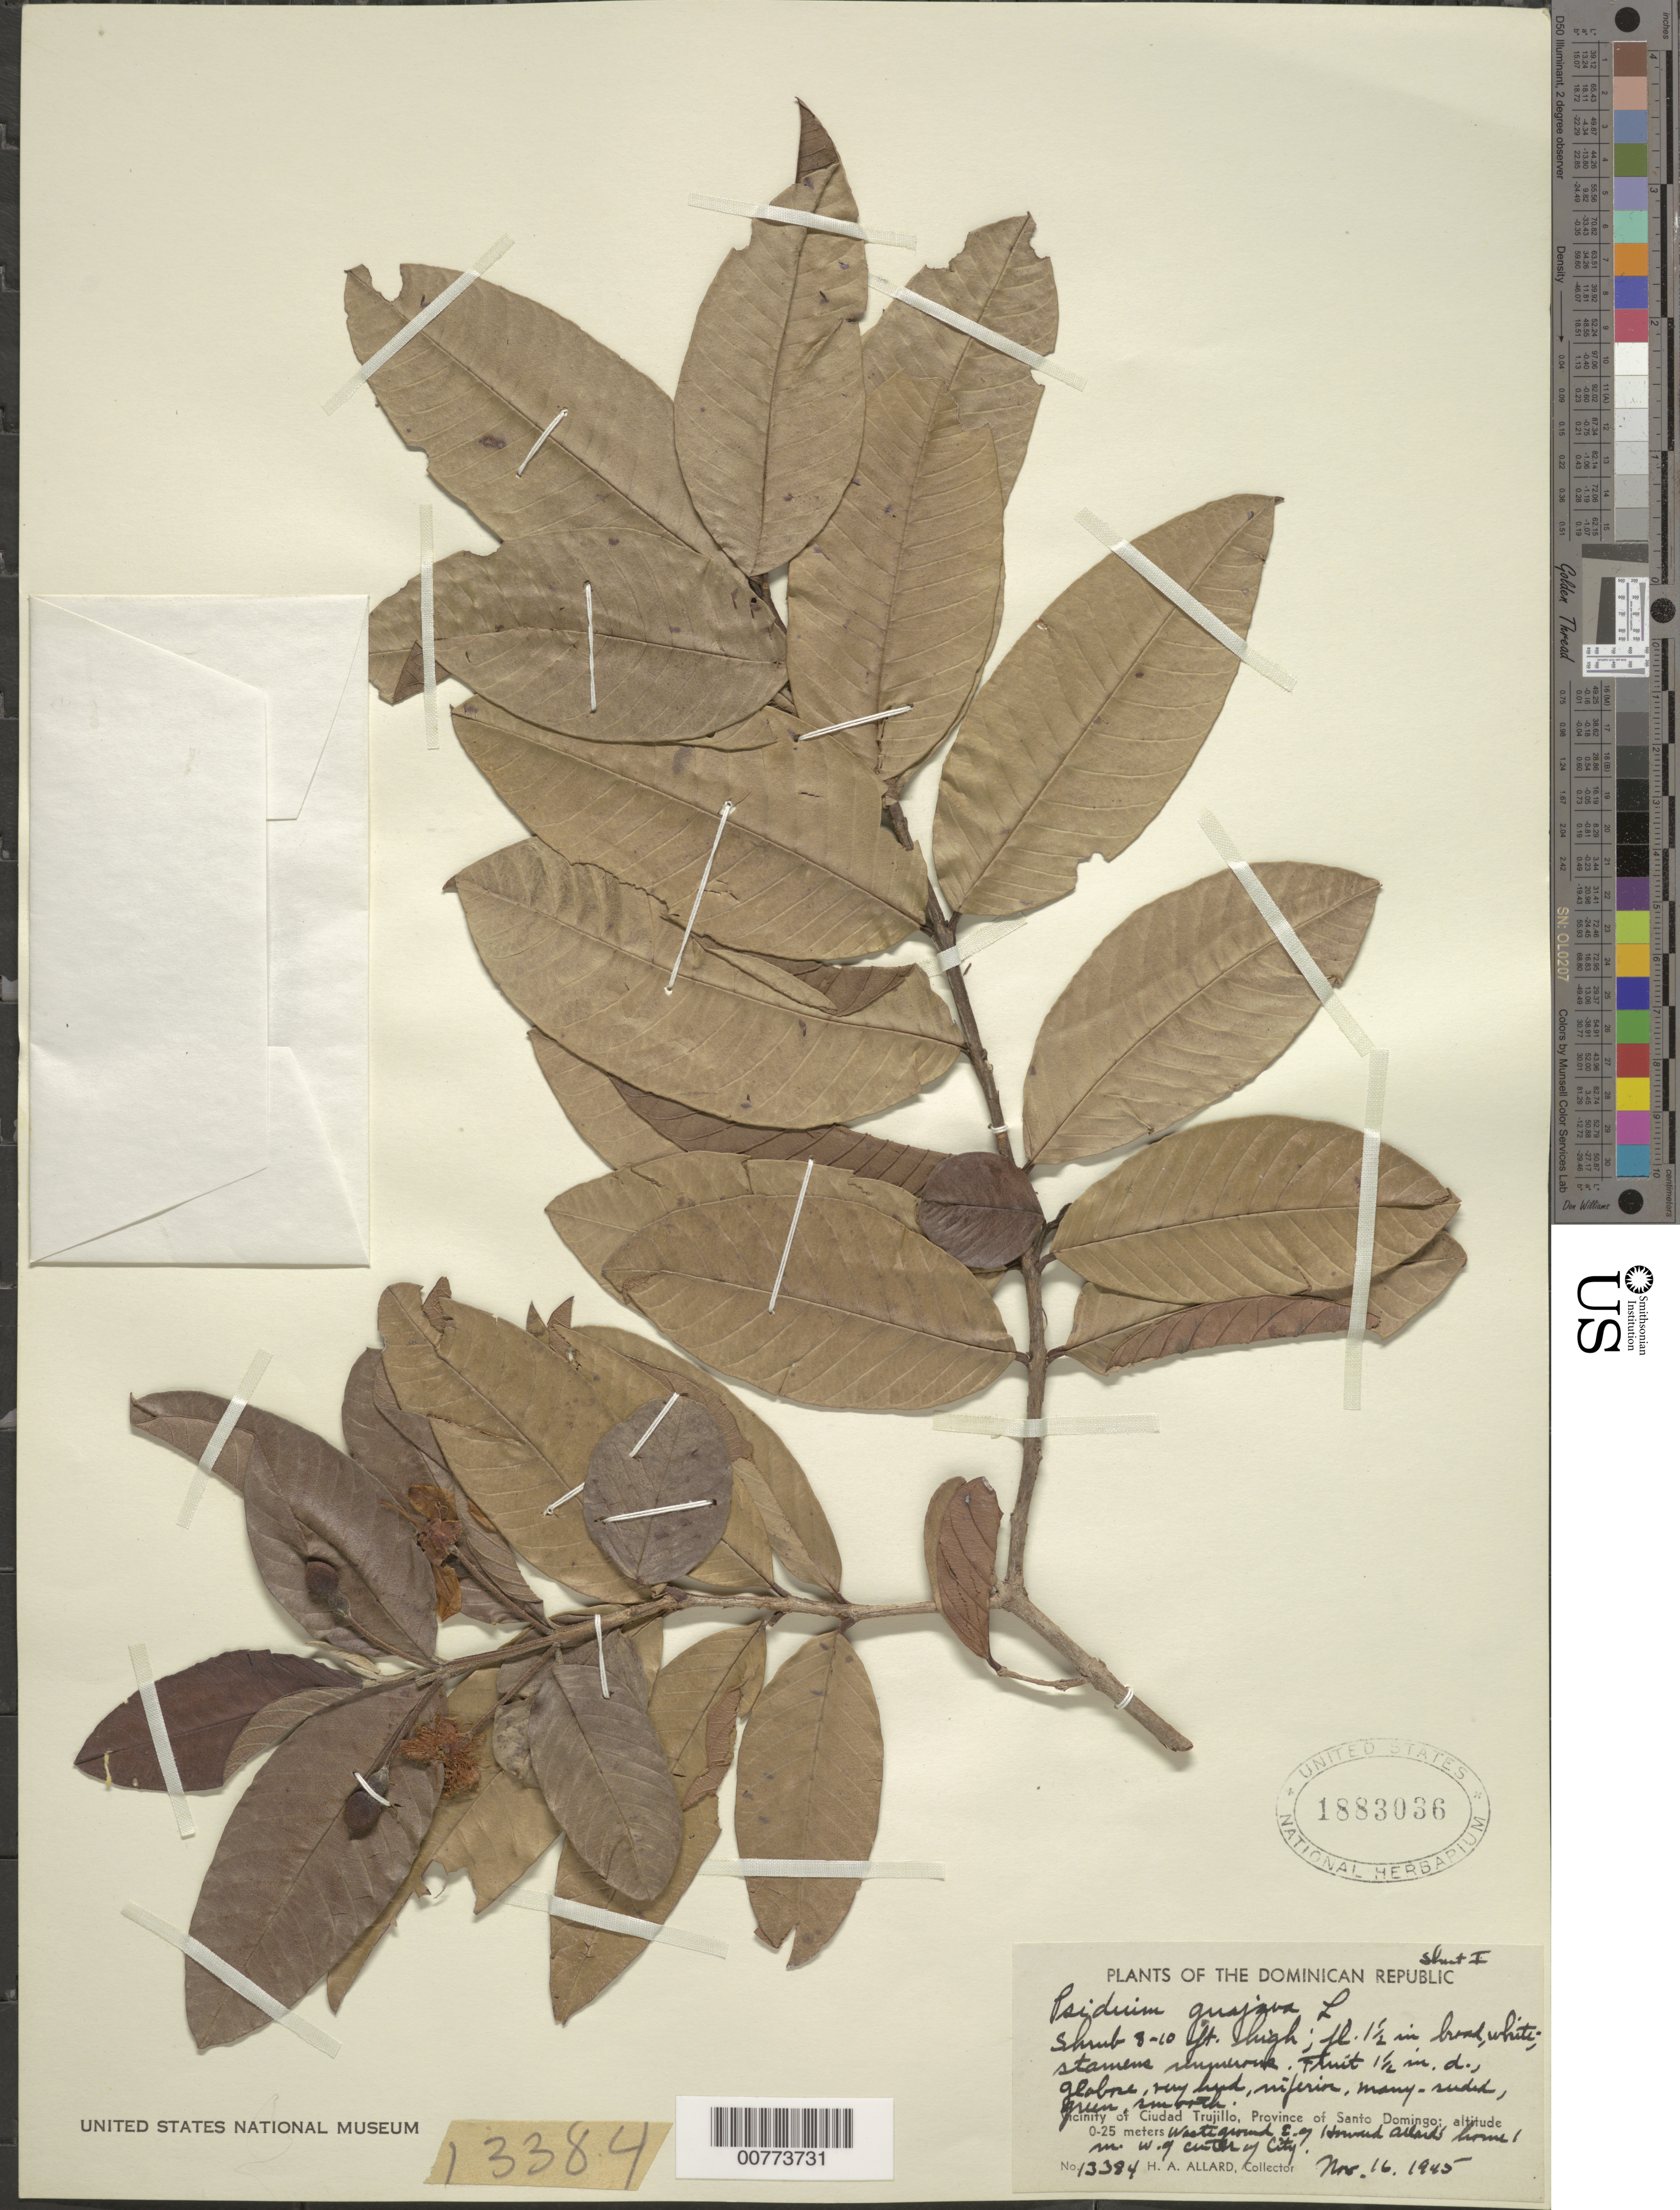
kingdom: Plantae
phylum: Tracheophyta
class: Magnoliopsida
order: Myrtales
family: Myrtaceae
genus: Psidium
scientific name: Psidium guajava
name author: L.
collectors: H. A. Allard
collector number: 13384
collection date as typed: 16 Nov 1945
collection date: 1945-11-16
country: Dominican Republic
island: Hispaniola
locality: Province of Santo Domingo, vicinity of Ciudad Trujillo, east of Howard Allard's home, 1 mile of center of city.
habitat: Waste ground.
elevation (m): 0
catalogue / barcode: US 1883036